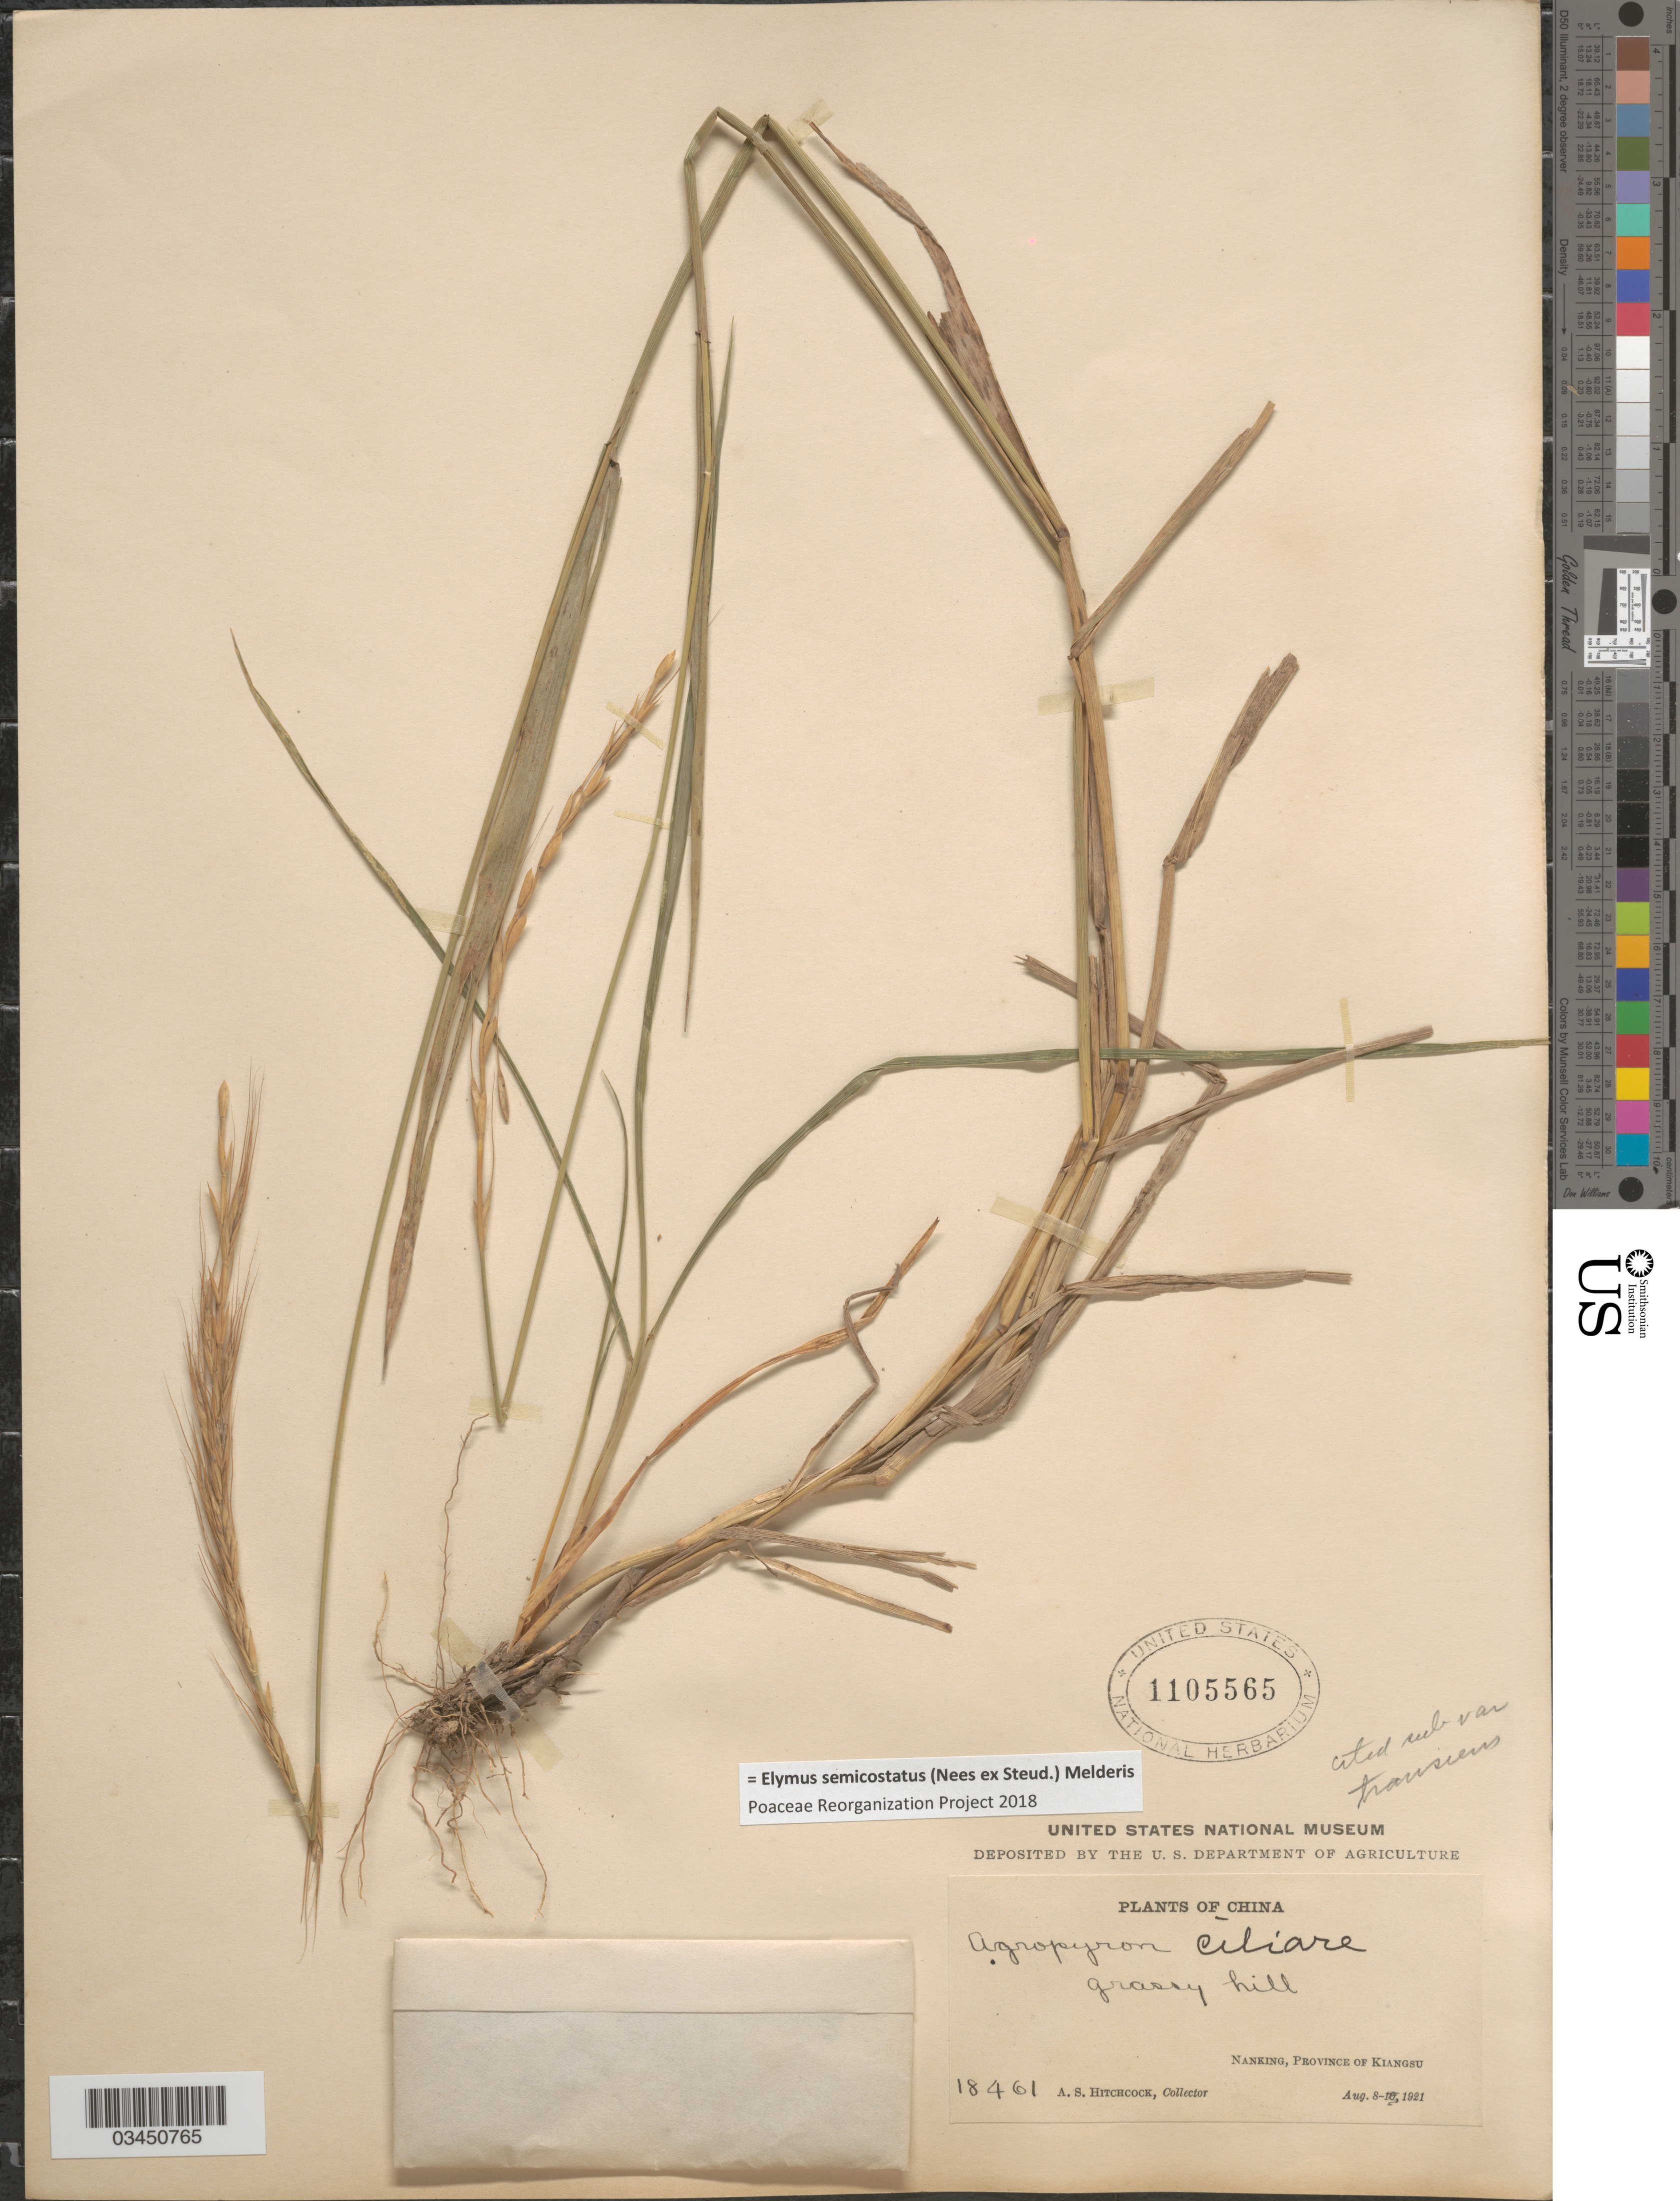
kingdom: Plantae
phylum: Tracheophyta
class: Liliopsida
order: Poales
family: Poaceae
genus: Elymus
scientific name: Elymus semicostatus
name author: (Nees ex Steud.) Melderis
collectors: A. S. Hitchcock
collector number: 18461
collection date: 1921-08-08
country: China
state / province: Jiangsu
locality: Grassy hill. Nanking, Province of Kiangsu.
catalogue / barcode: US 1105565